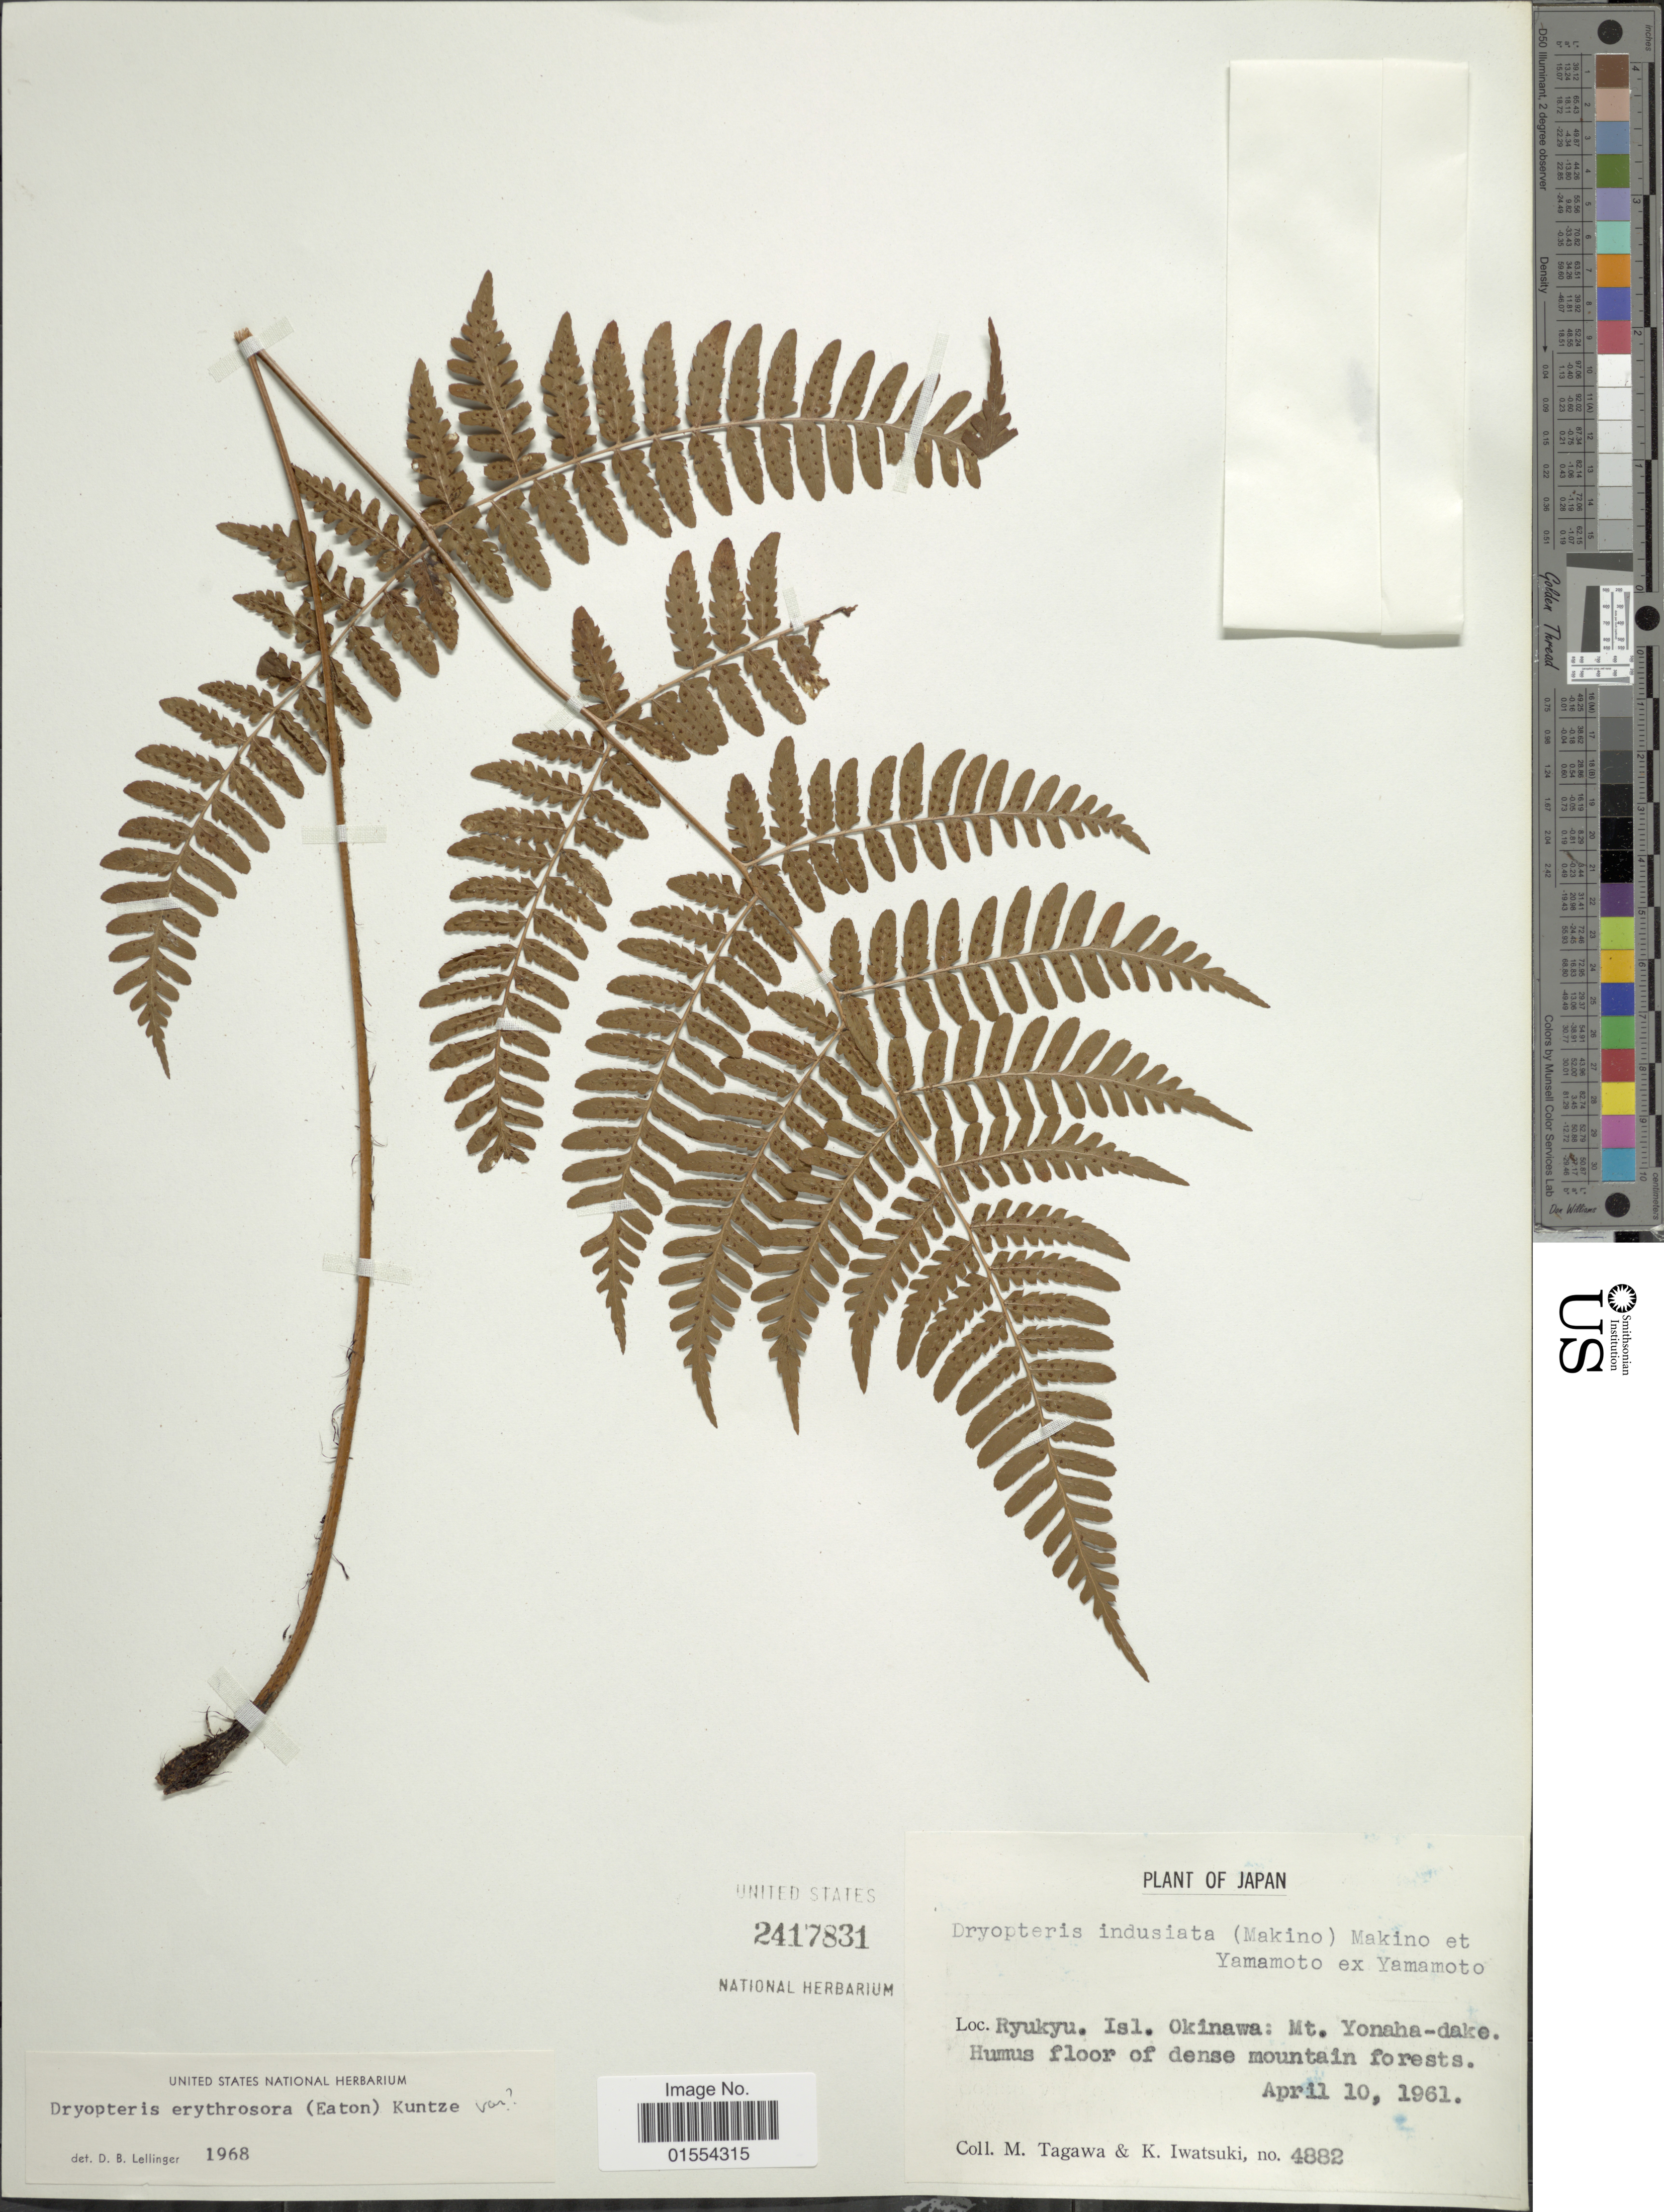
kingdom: Plantae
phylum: Tracheophyta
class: Polypodiopsida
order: Polypodiales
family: Dryopteridaceae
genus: Dryopteris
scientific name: Dryopteris indusiata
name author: (Makino) Makino & Yamam.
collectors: M. Tagawa & K. Iwatsuki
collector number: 4882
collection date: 1961-04-10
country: Japan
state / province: Okinawa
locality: Japan, Ryukyu, Isl. Okinawa: Mt. Yonaha-dake.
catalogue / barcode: US 2417831